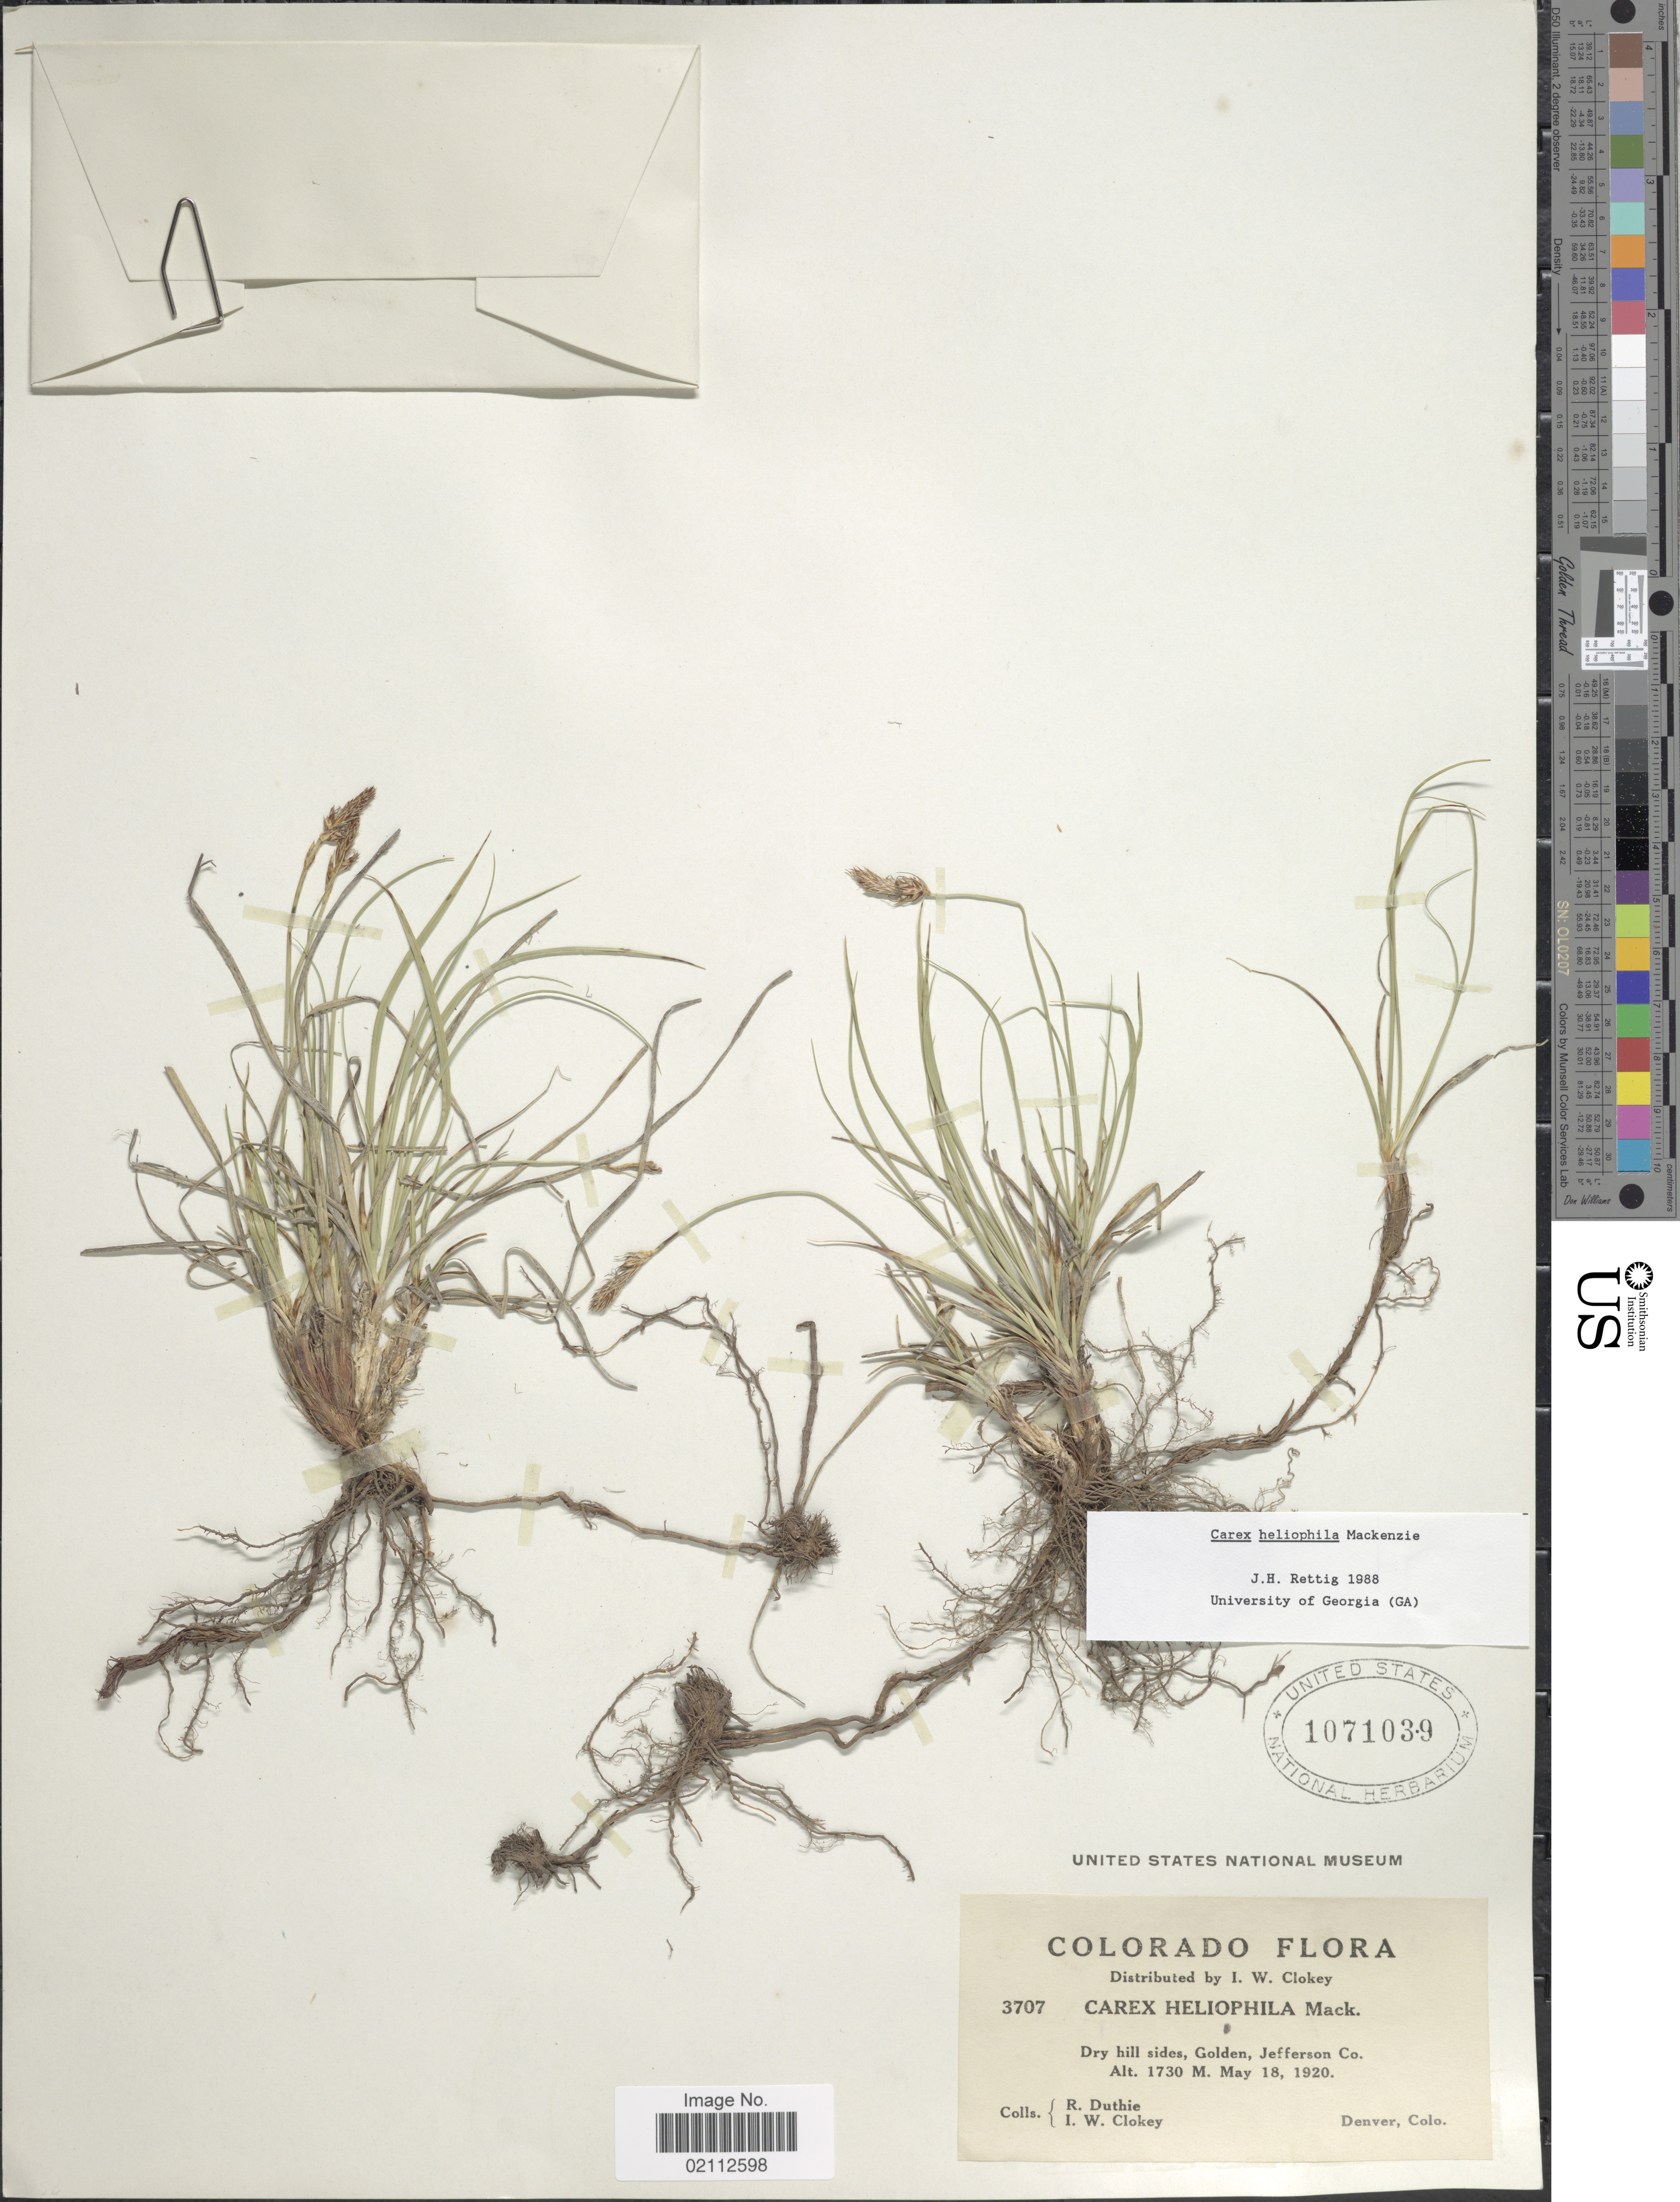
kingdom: Plantae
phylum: Tracheophyta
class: Liliopsida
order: Poales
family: Cyperaceae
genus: Carex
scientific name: Carex heliophila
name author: Mack.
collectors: R. Duthie & I. W. Clokey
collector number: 3707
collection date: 1920-05-18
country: United States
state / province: Colorado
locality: Dry hill sides, Golden, Jefferson Co.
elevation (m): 1730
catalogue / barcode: US 1071039